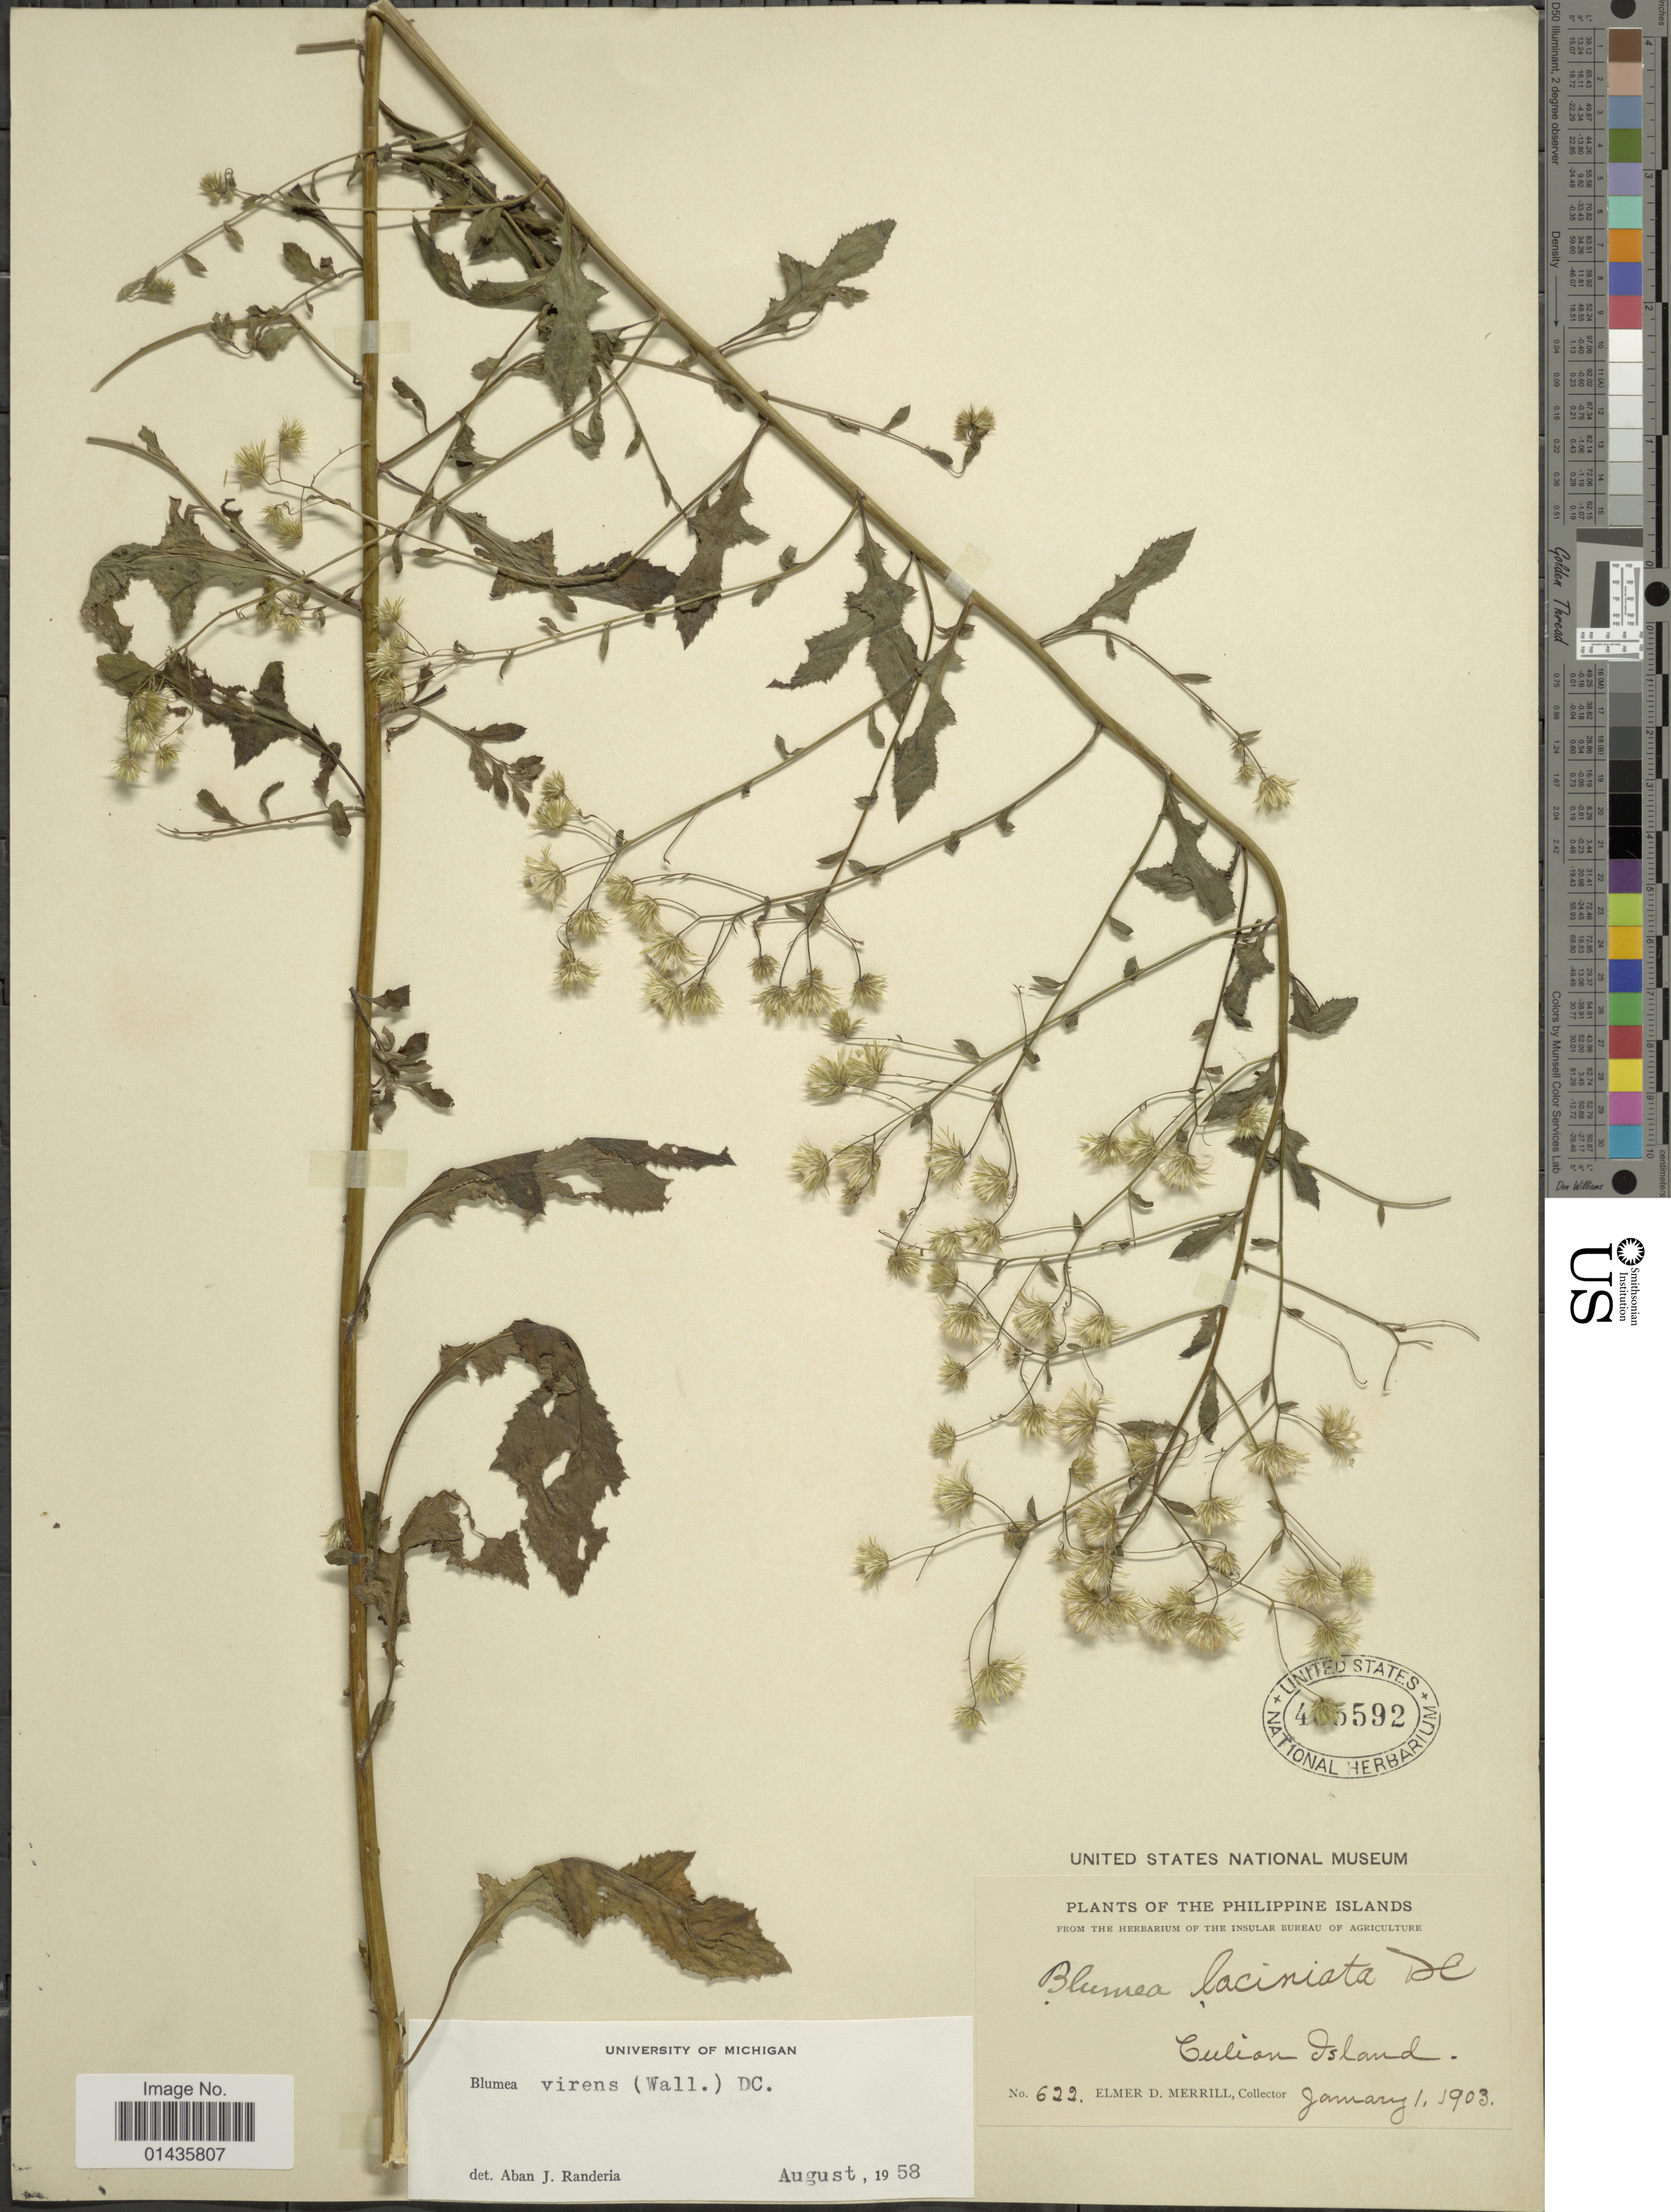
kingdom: Plantae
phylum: Tracheophyta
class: Magnoliopsida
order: Asterales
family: Asteraceae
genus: Blumea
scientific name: Blumea virens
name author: DC.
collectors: E. D. Merrill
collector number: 622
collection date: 1903-01-01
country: Philippines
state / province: Mimaropa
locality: Philippine Islands, Culion Island